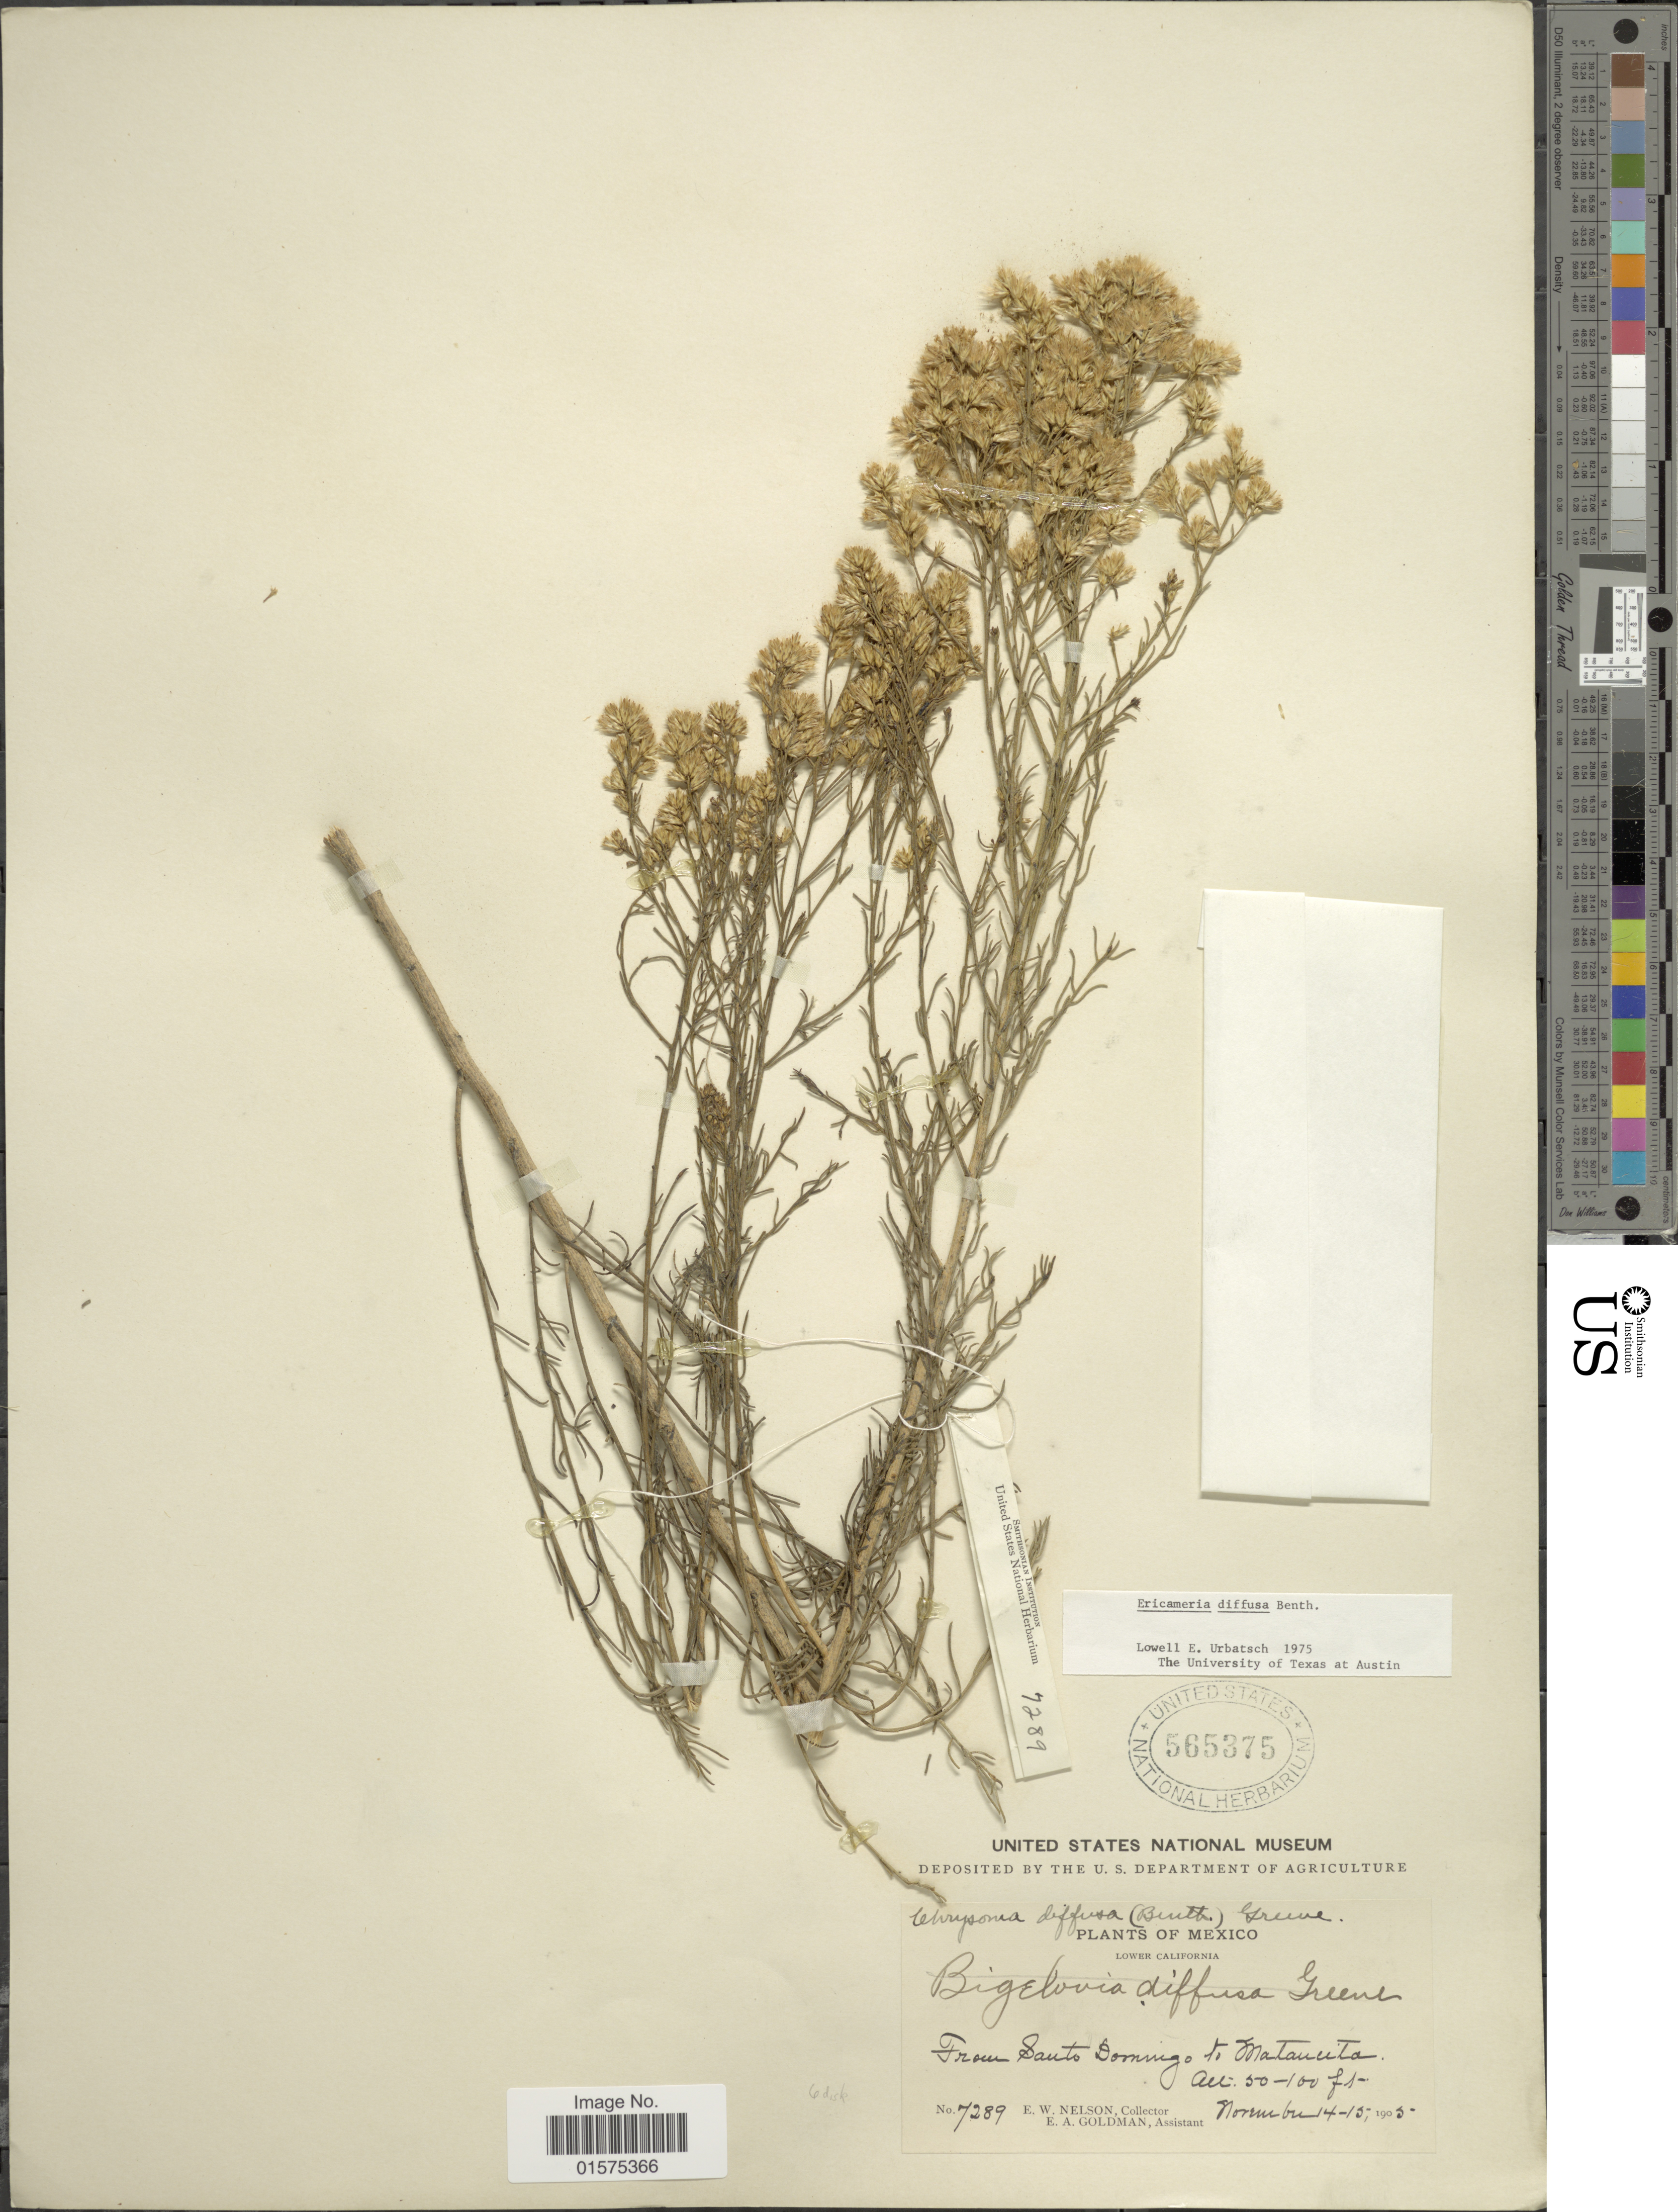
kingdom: Plantae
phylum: Tracheophyta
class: Magnoliopsida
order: Asterales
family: Asteraceae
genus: Xylothamia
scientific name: Xylothamia diffusa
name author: (Benth.) G.L. Nesom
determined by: Urbatsch, Lowell E., Curator (LSU), Louisiana State University (UNITED STATES)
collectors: E. W. Nelson & E. A. Goldman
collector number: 7289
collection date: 1905-11-14/1905-11-15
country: Mexico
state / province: Baja California Sur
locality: Lower California. From Santo Domingo to Matancita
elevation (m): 15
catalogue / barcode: US 565375